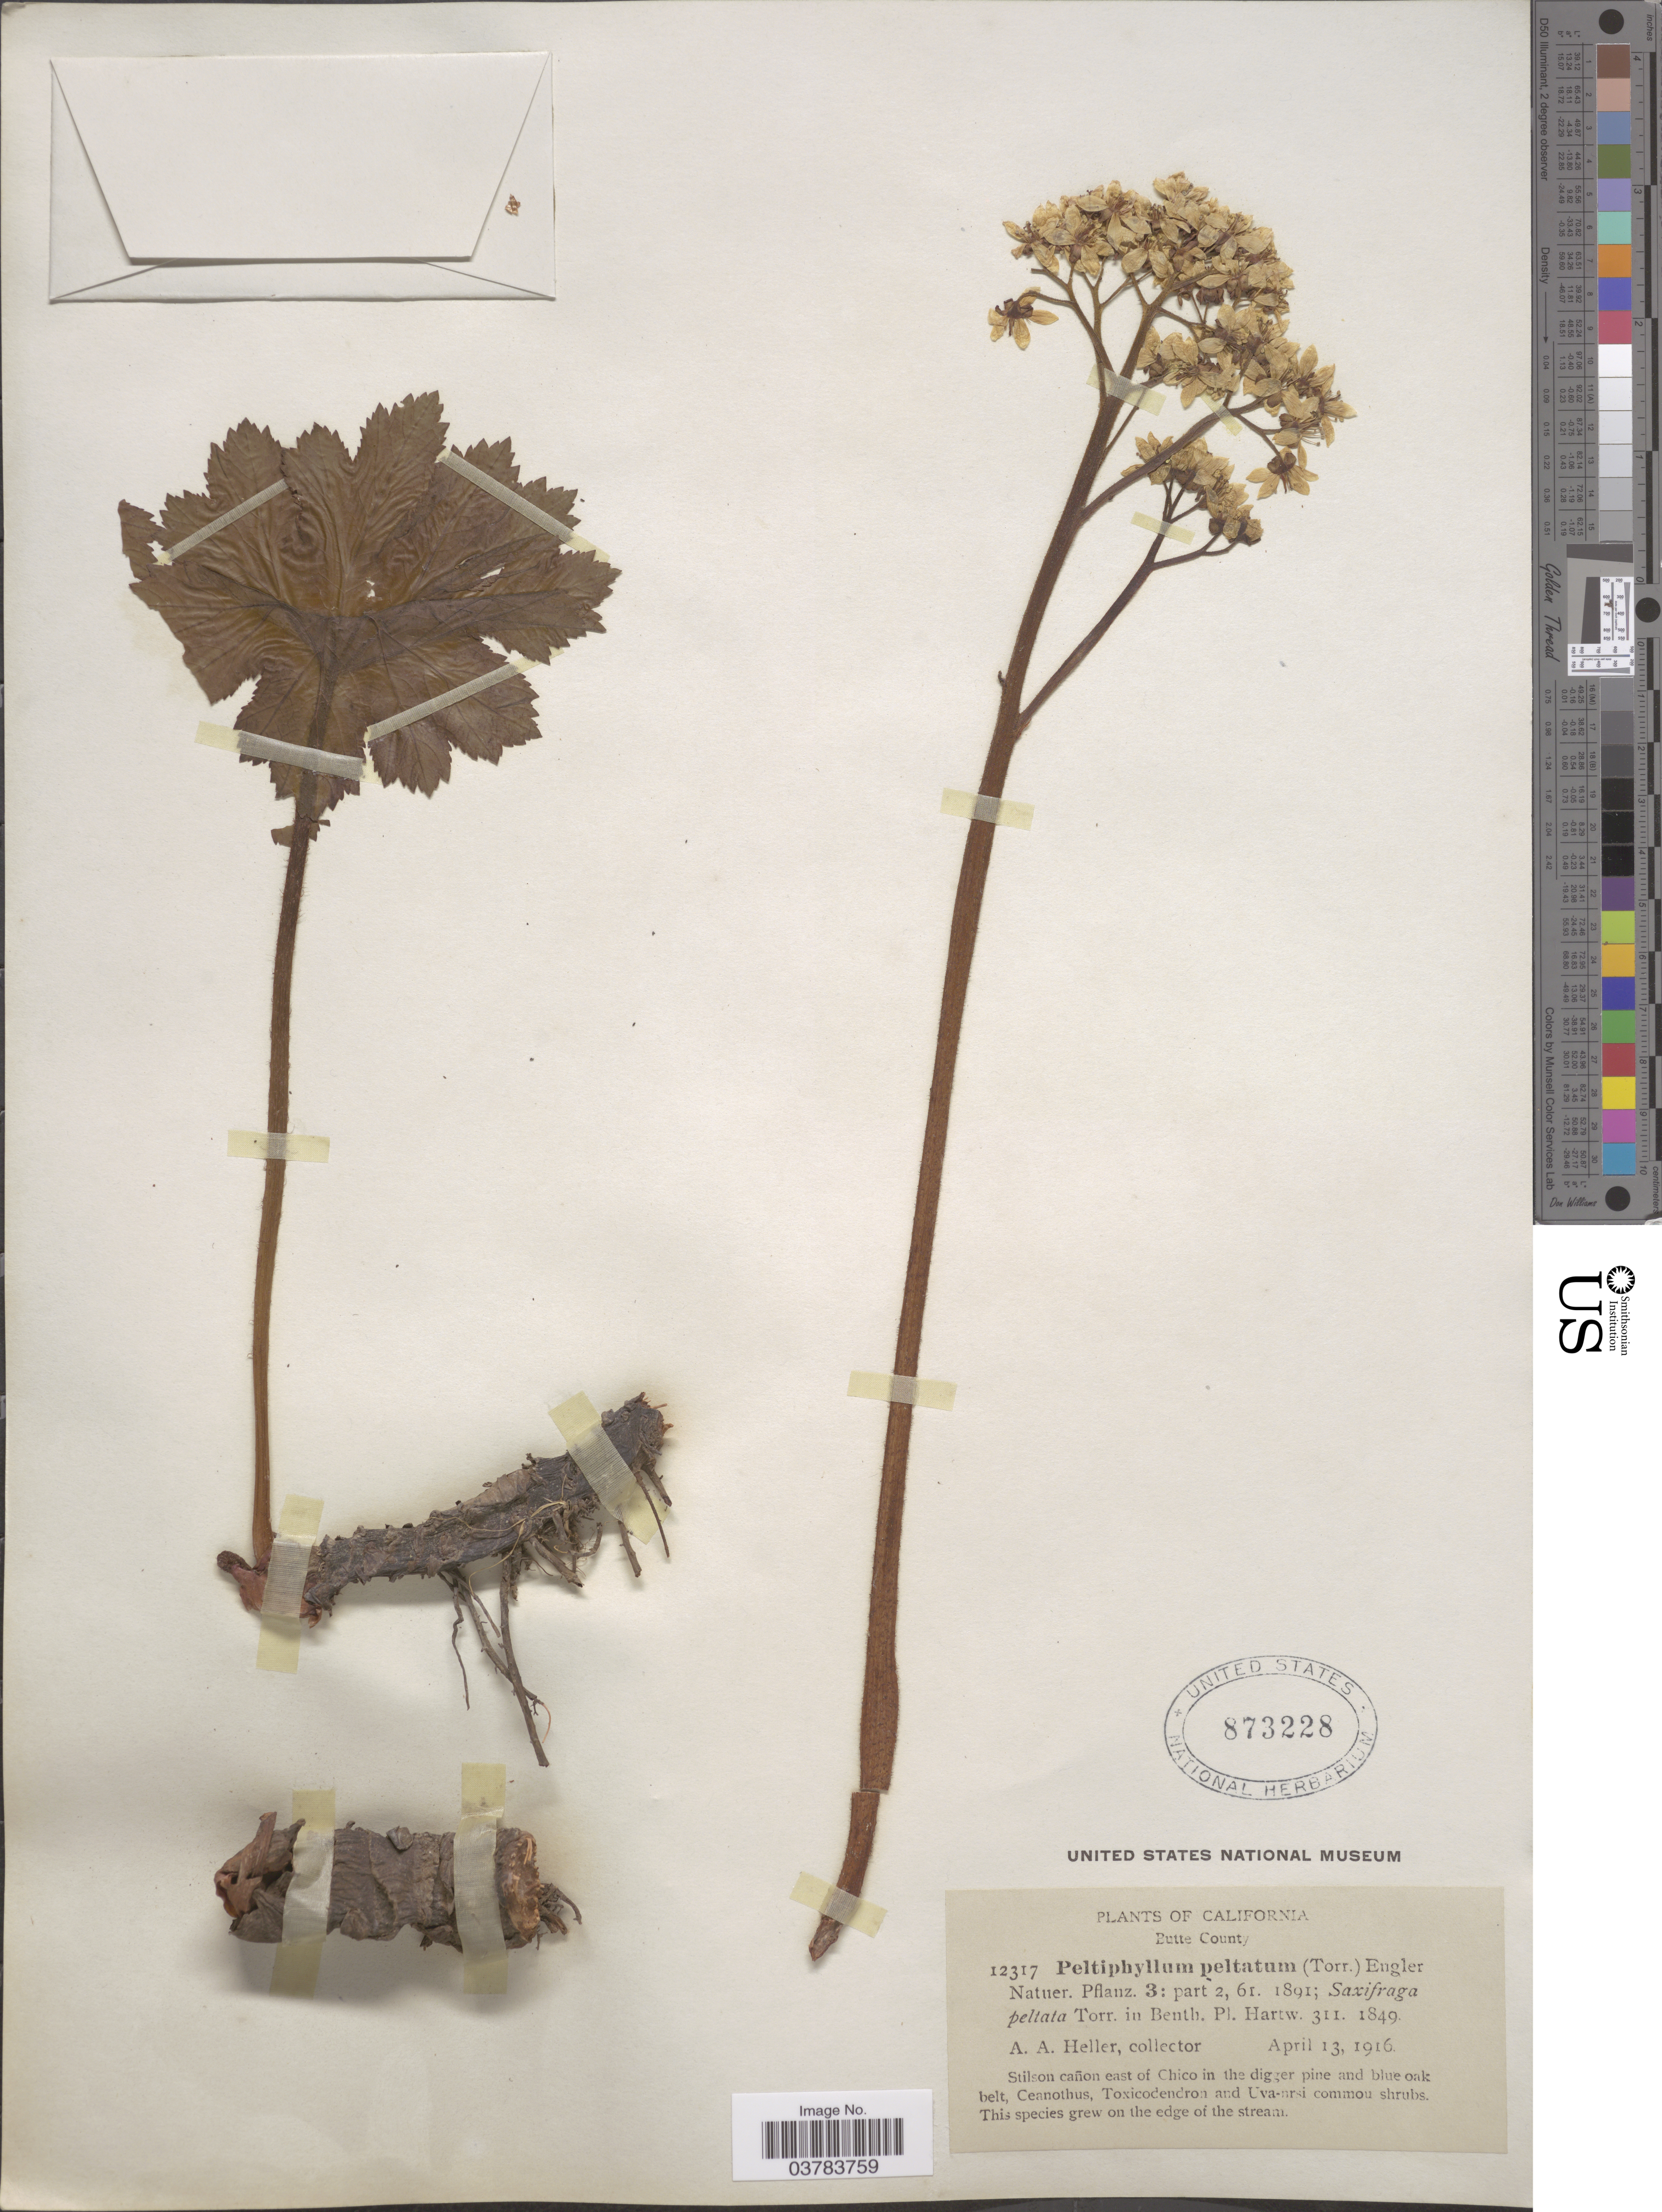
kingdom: Plantae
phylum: Tracheophyta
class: Magnoliopsida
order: Saxifragales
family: Saxifragaceae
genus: Darmera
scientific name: Darmera peltata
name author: (Torr. ex Benth.) Voss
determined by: Strong, Mark T., (BOT), Smithsonian Institution - National Museum of Natural History (UNITED STATES)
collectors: A. A. Heller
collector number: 12317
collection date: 1916-04-13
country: United States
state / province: California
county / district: Butte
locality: Butte County. Stilson cañon east of Chico in the digger pine and blur oak belt.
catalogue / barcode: US 873228